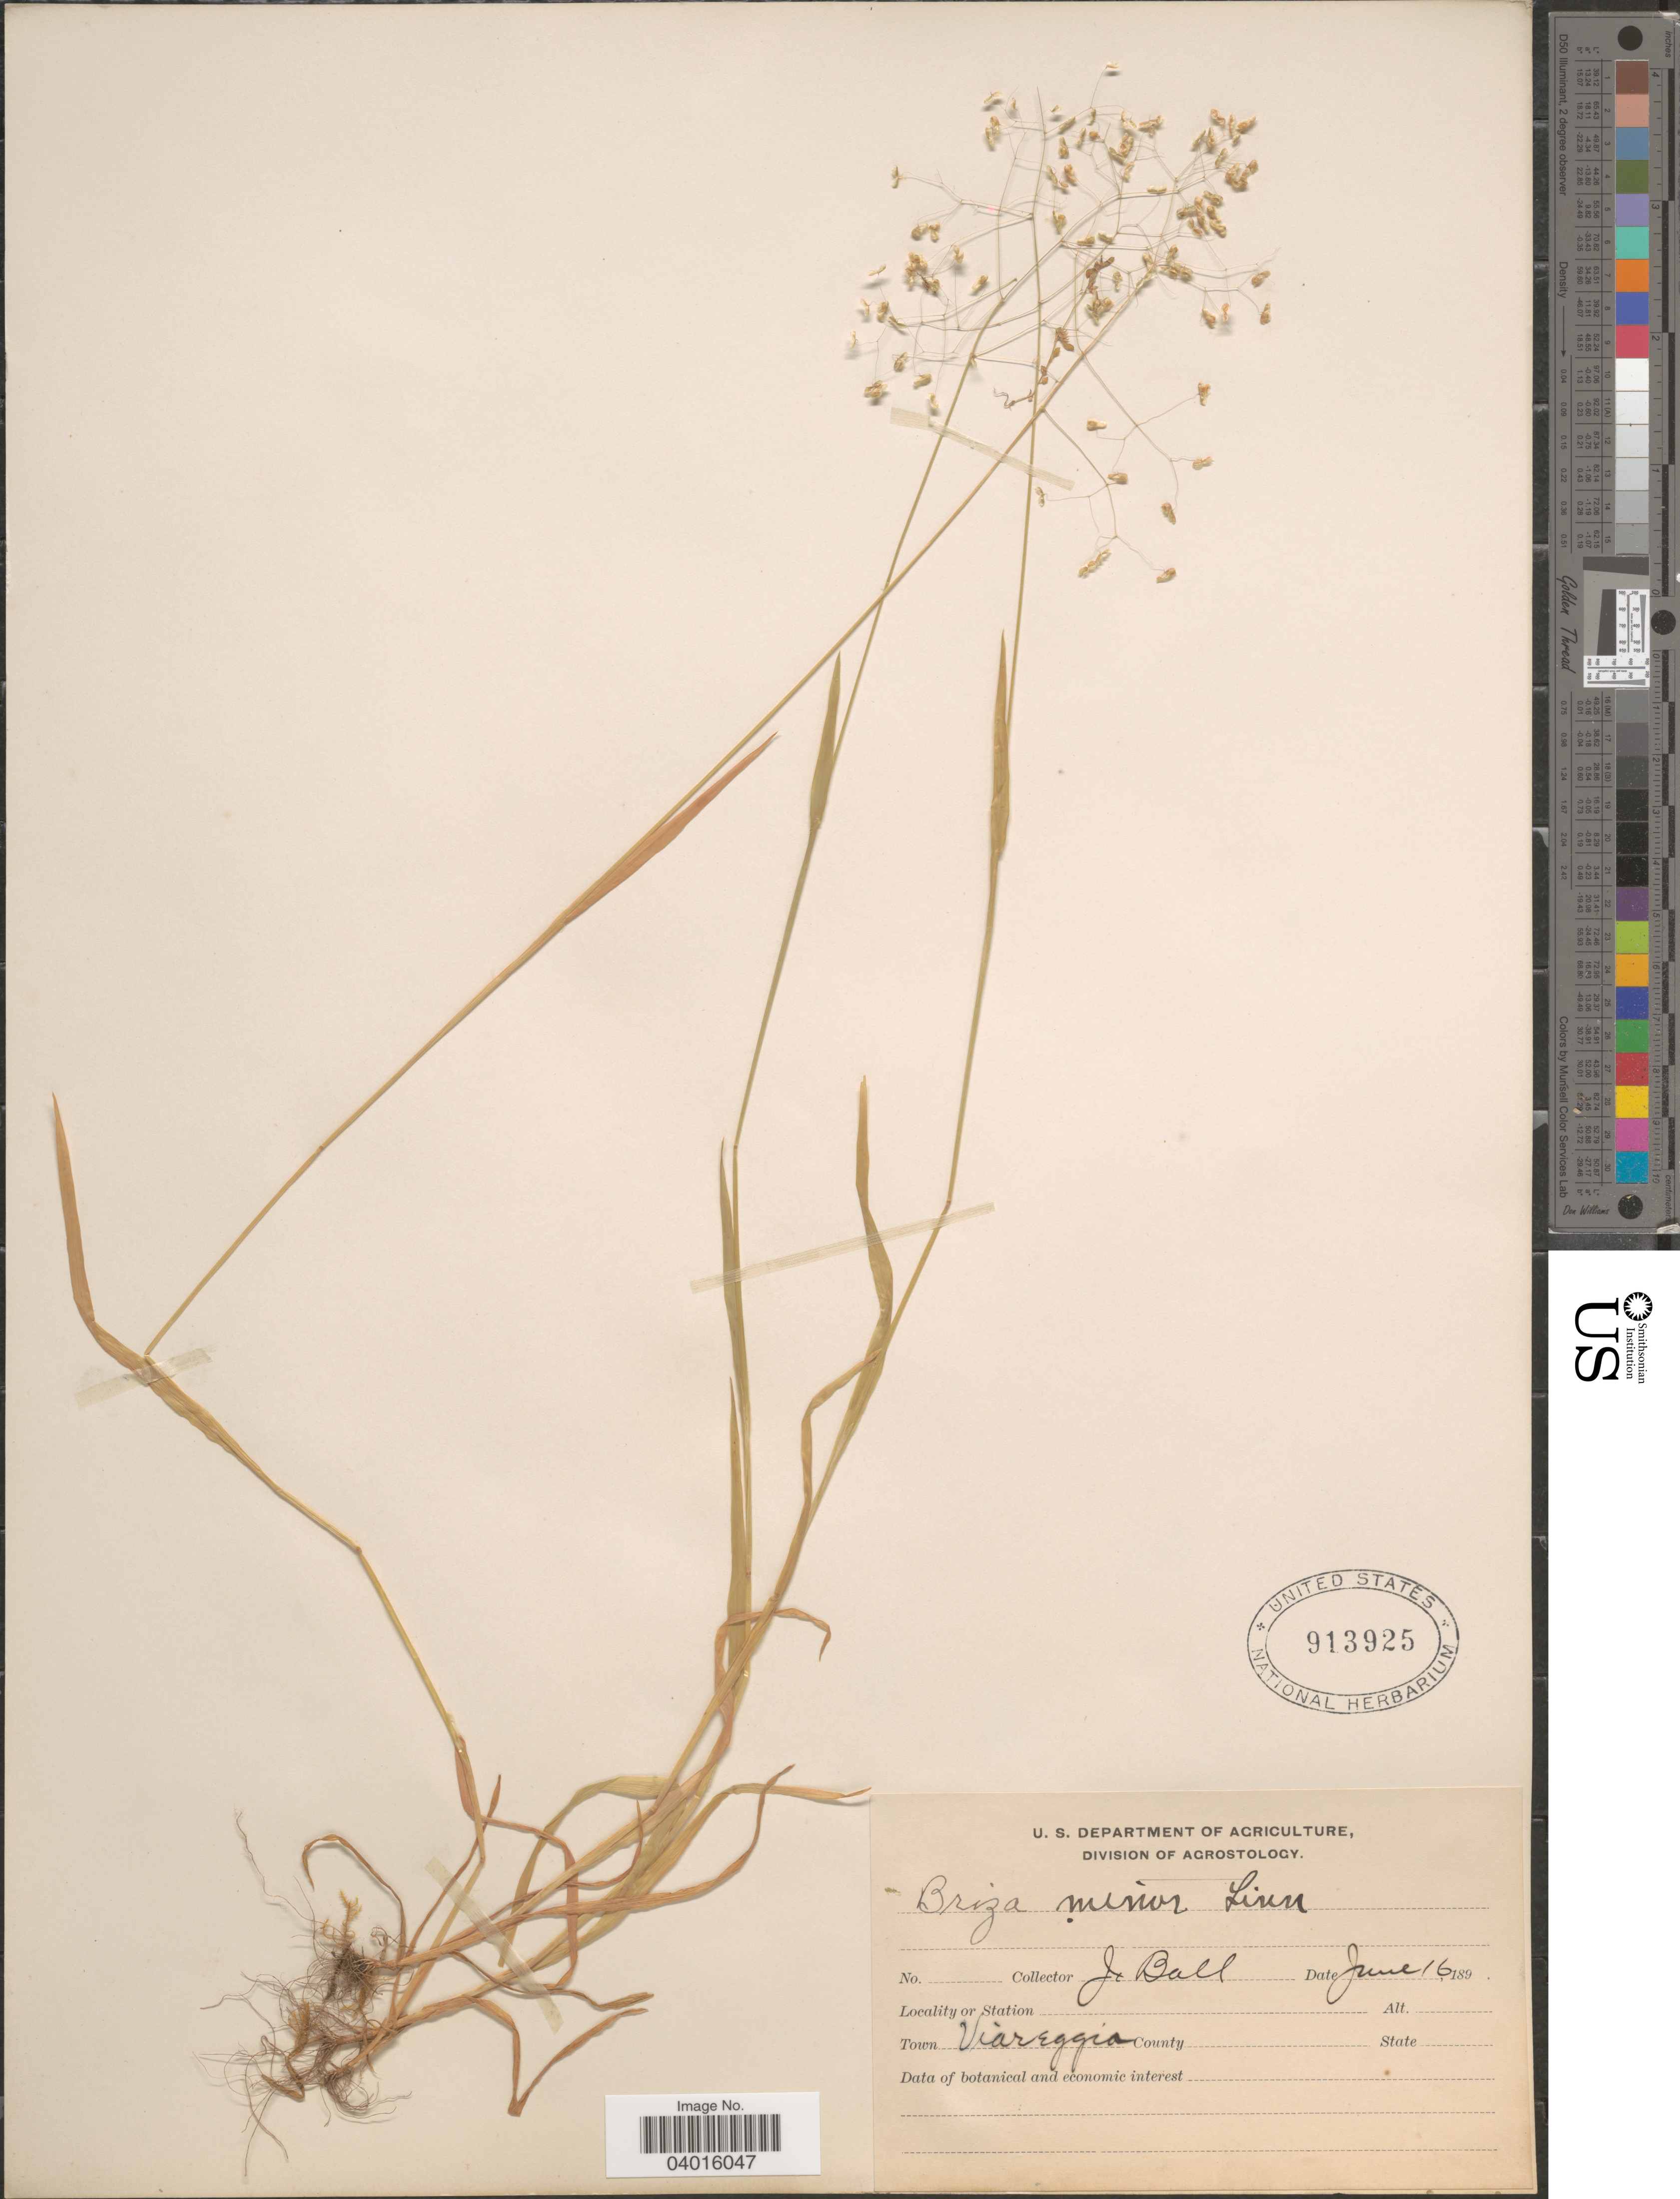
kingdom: Plantae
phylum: Tracheophyta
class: Liliopsida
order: Poales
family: Poaceae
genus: Briza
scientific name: Briza minor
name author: L.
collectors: J. Ball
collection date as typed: June 16, 189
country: Italy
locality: Town Viareggia.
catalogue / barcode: US 913925